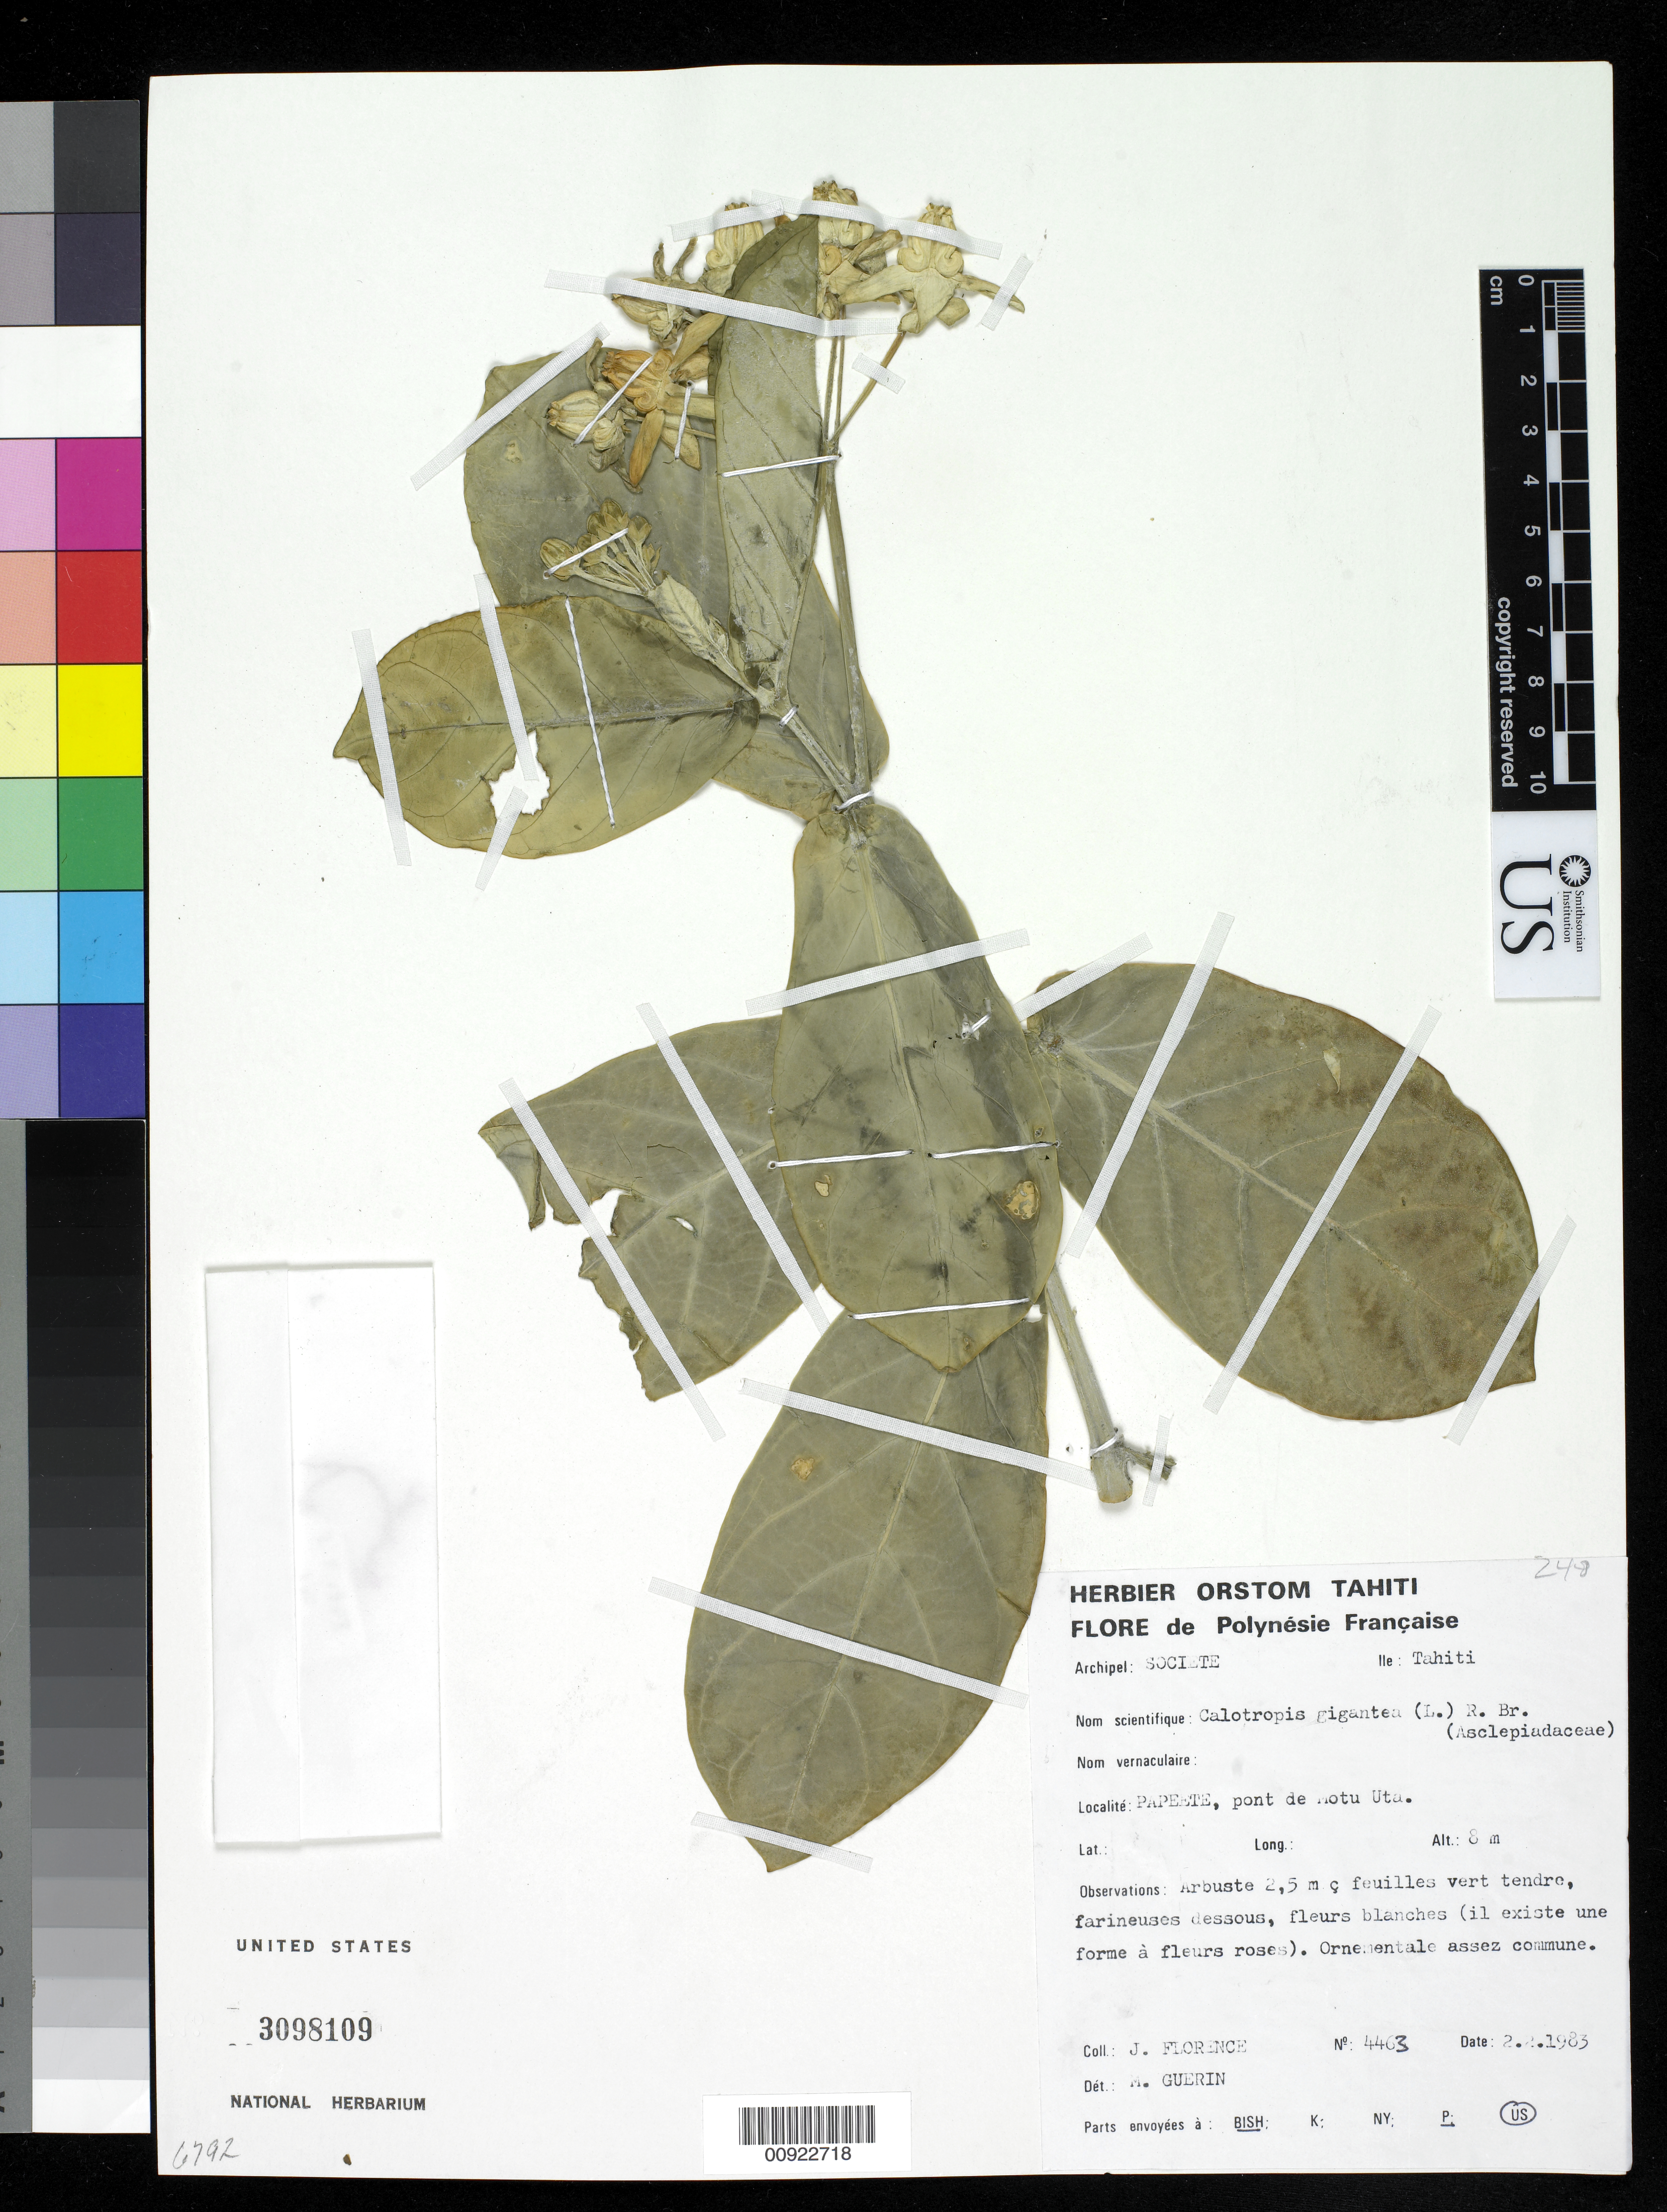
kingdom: Plantae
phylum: Tracheophyta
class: Magnoliopsida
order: Gentianales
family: Apocynaceae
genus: Calotropis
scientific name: Calotropis gigantea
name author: (L.) W.T. Aiton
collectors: J. Florence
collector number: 4463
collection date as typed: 02 Feb 1983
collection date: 1983-02-02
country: French Polynesia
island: Tahiti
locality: Papeete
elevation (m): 8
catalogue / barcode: US 3098109